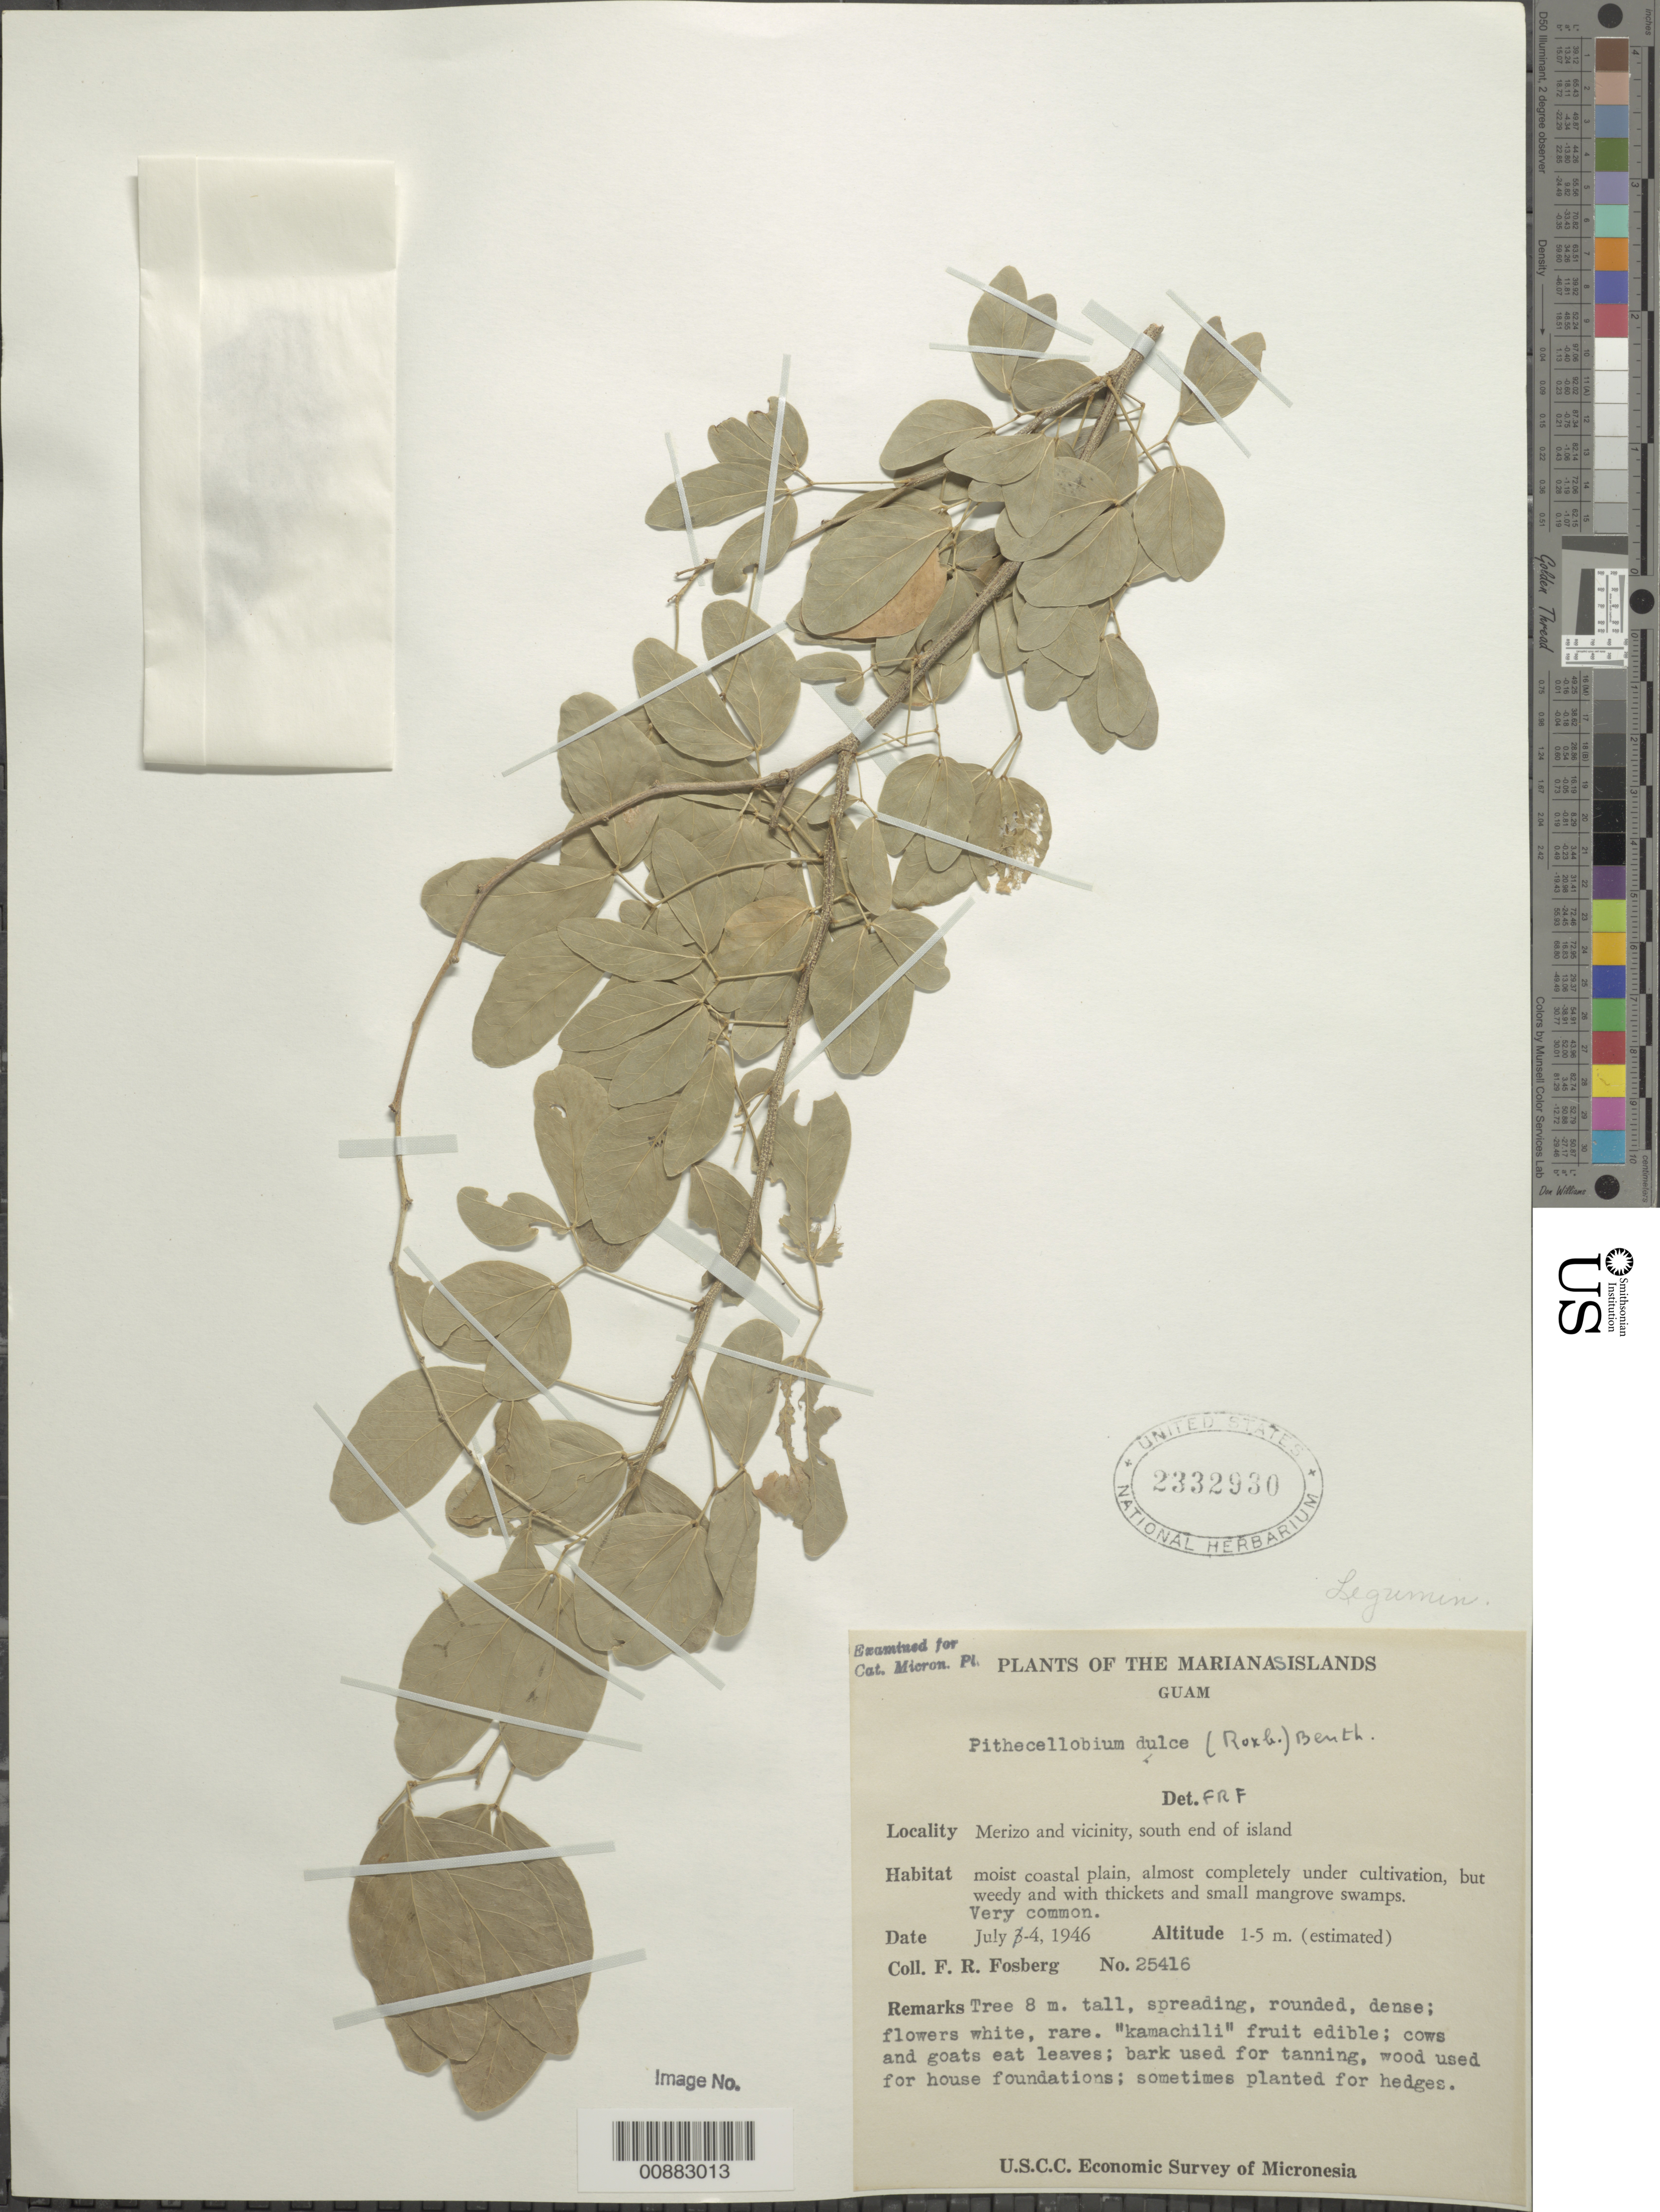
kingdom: Plantae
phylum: Tracheophyta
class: Magnoliopsida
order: Fabales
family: Fabaceae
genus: Pithecellobium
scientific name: Pithecellobium dulce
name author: (Roxb.) Benth.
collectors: F. R. Fosberg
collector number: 25416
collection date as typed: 04 Jul 1946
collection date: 1946-07-04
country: Guam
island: Guam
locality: Merizo and vicinity, south end of island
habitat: moist coastal plain, almost completely under cultivation, but weedy and with thickets and small mangrove swamps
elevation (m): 1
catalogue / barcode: US 2332930